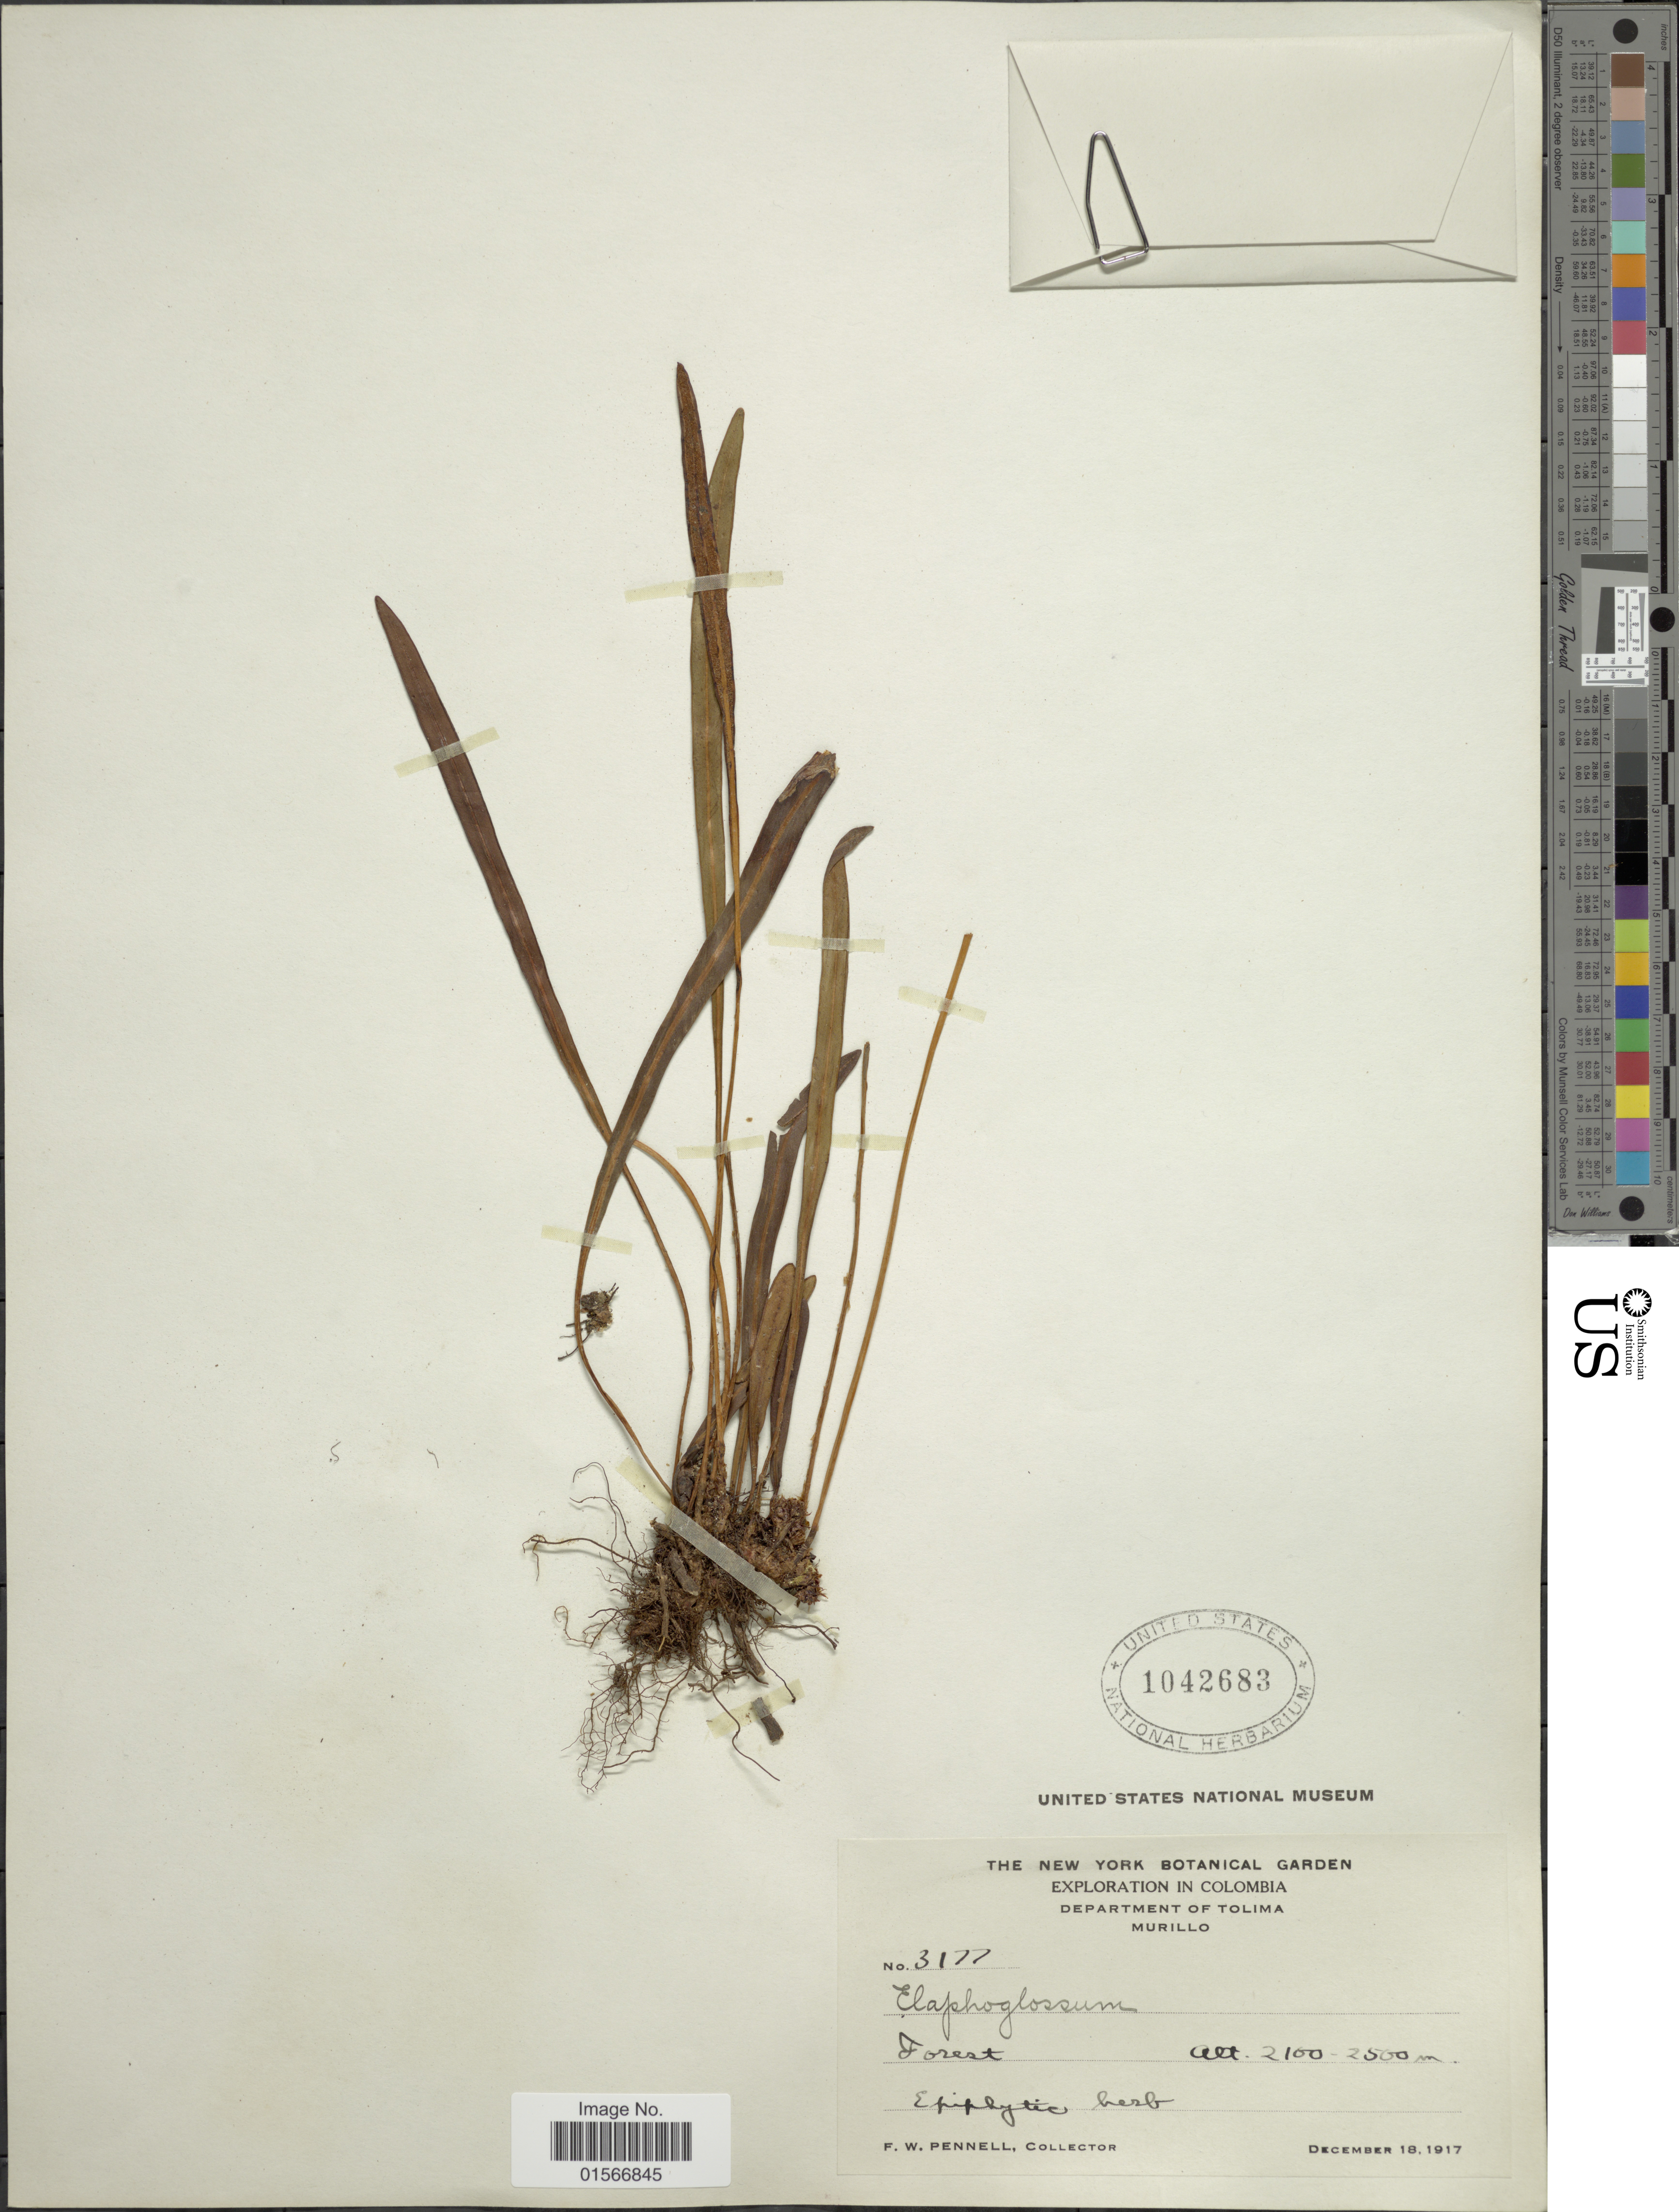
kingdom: Plantae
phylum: Tracheophyta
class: Polypodiopsida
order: Polypodiales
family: Dryopteridaceae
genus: Elaphoglossum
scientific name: Elaphoglossum leptophyllum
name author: (Fée) T. Moore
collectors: F. W. Pennell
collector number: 3177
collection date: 1917-12-18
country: Colombia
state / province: Tolima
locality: Department of Tolima, Murillo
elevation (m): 2100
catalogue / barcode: US 1042683